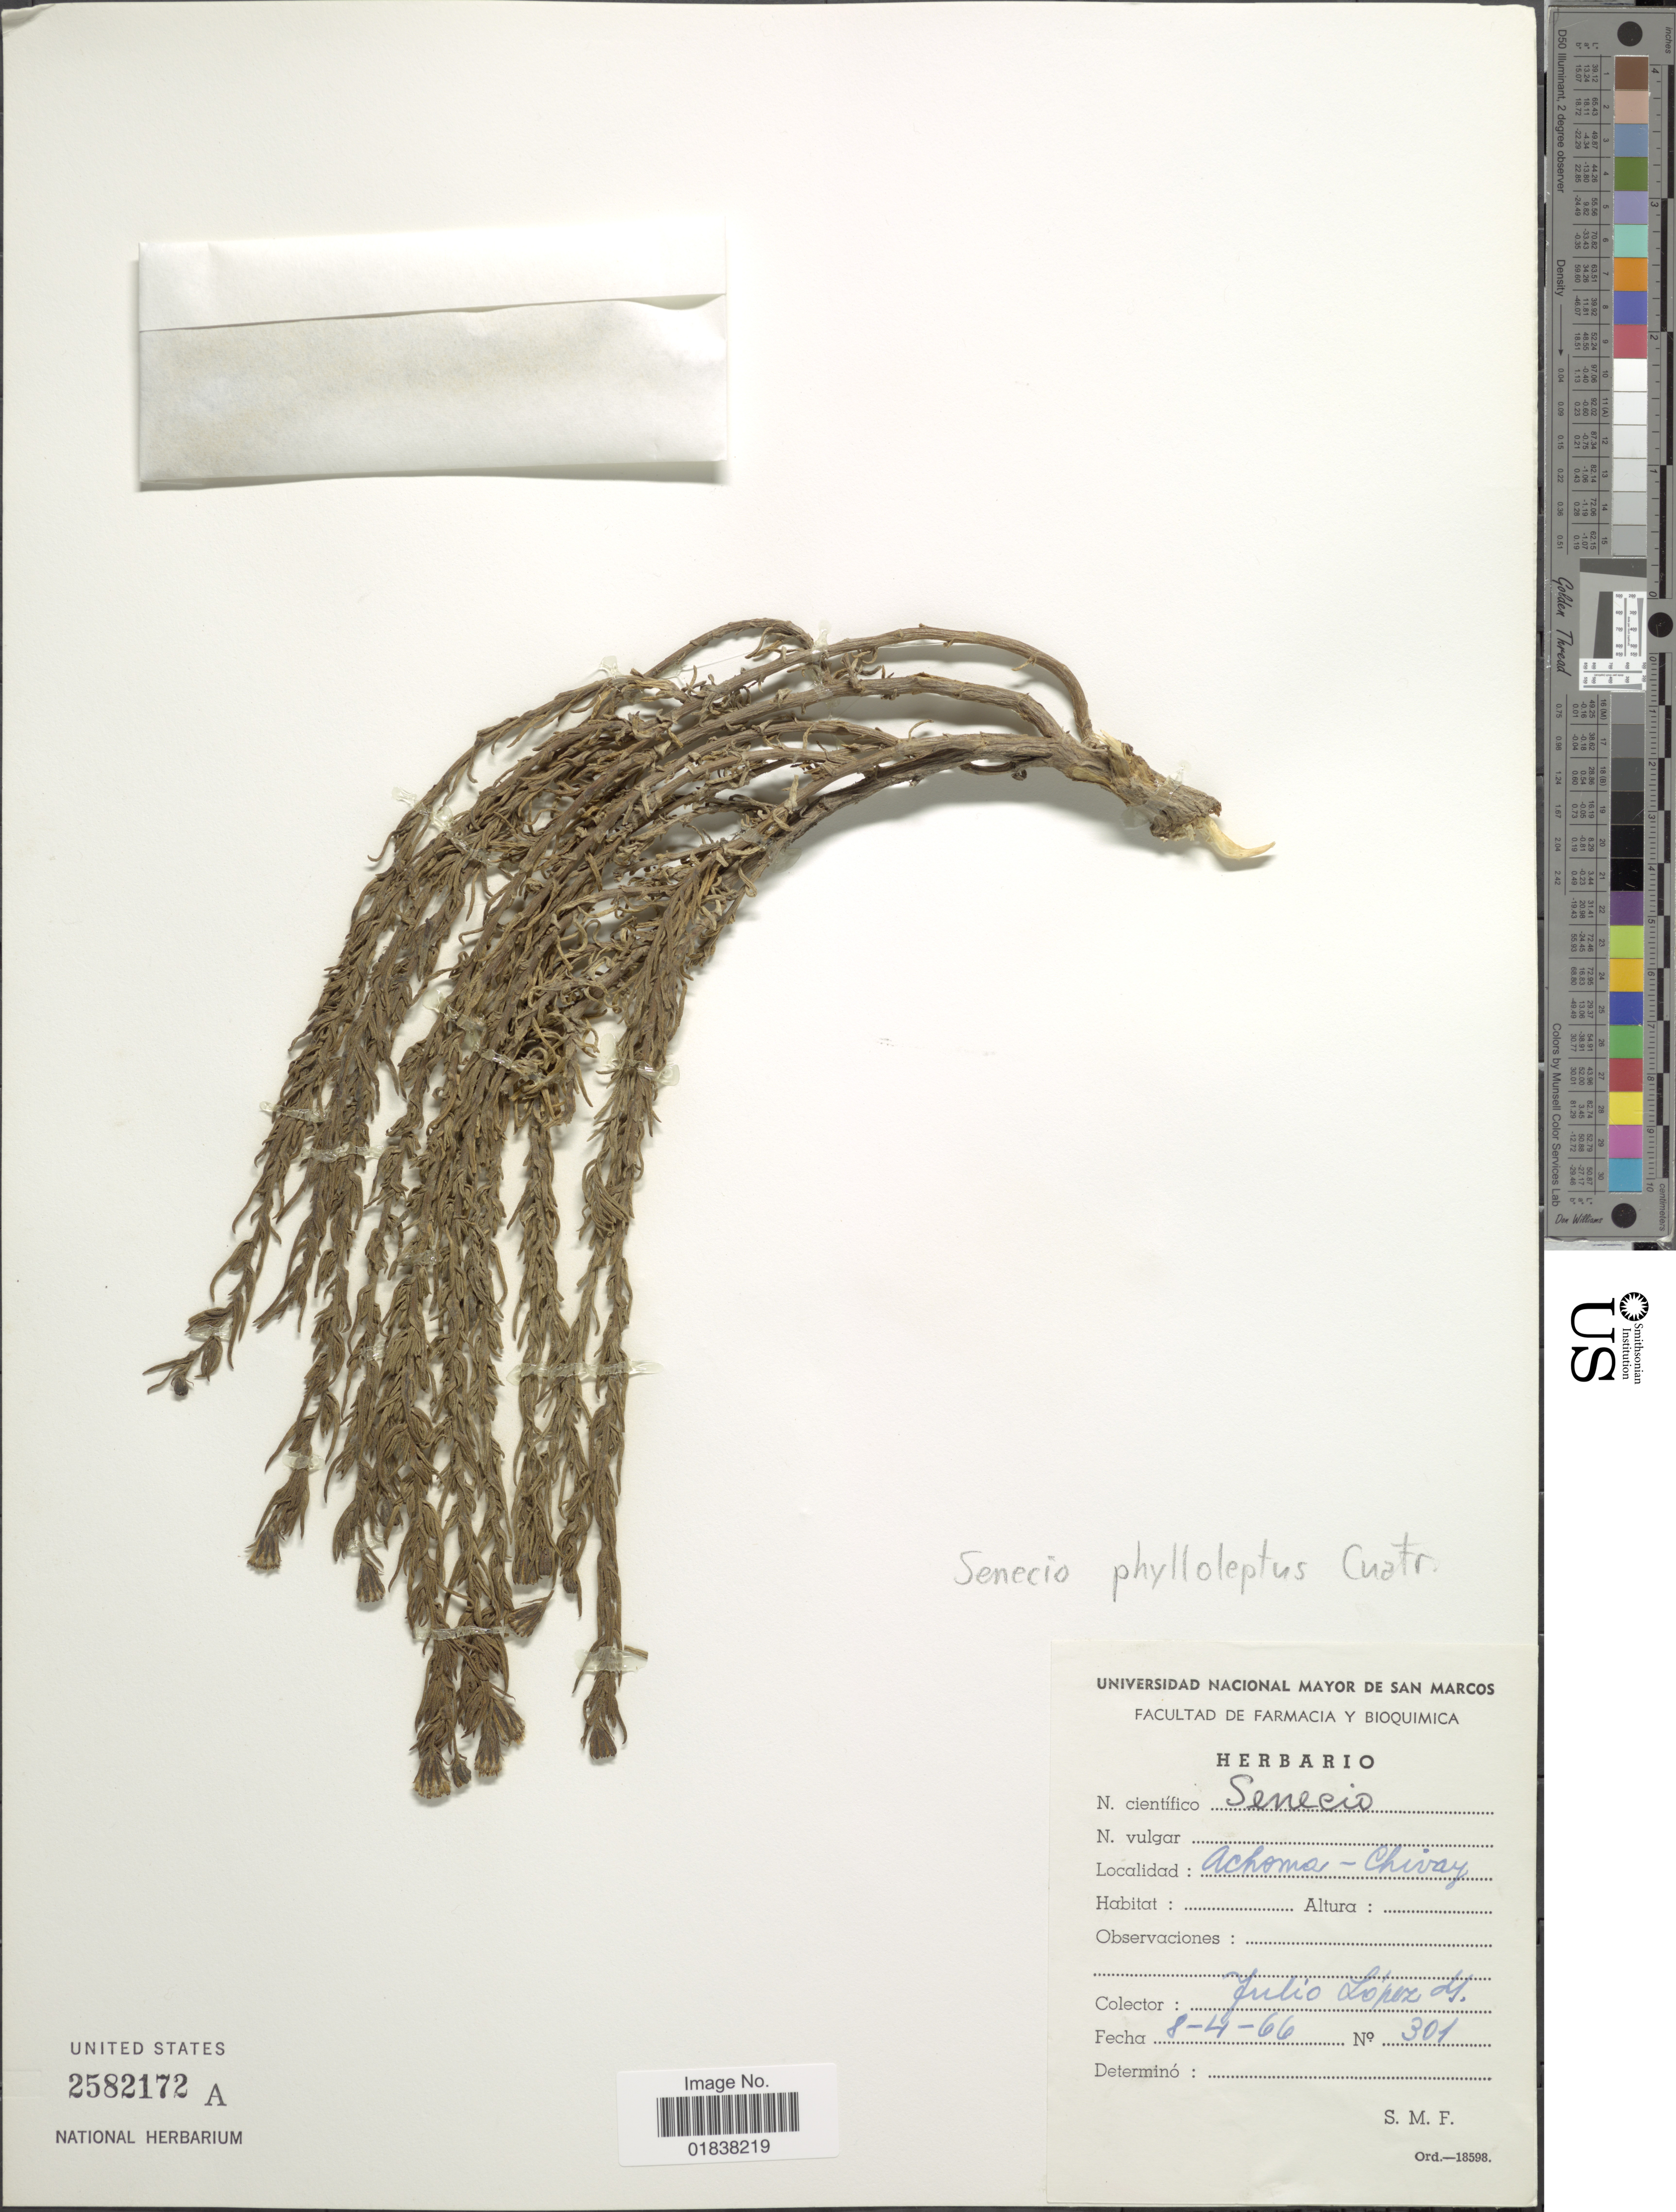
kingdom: Plantae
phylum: Tracheophyta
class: Magnoliopsida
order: Asterales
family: Asteraceae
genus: Senecio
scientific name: Senecio phylloleptus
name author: Cuatrec.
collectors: J. López G.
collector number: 301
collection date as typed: Transcribed d/m/y: 8/4/66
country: Peru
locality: Achoma-Chivay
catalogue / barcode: US 2582172A